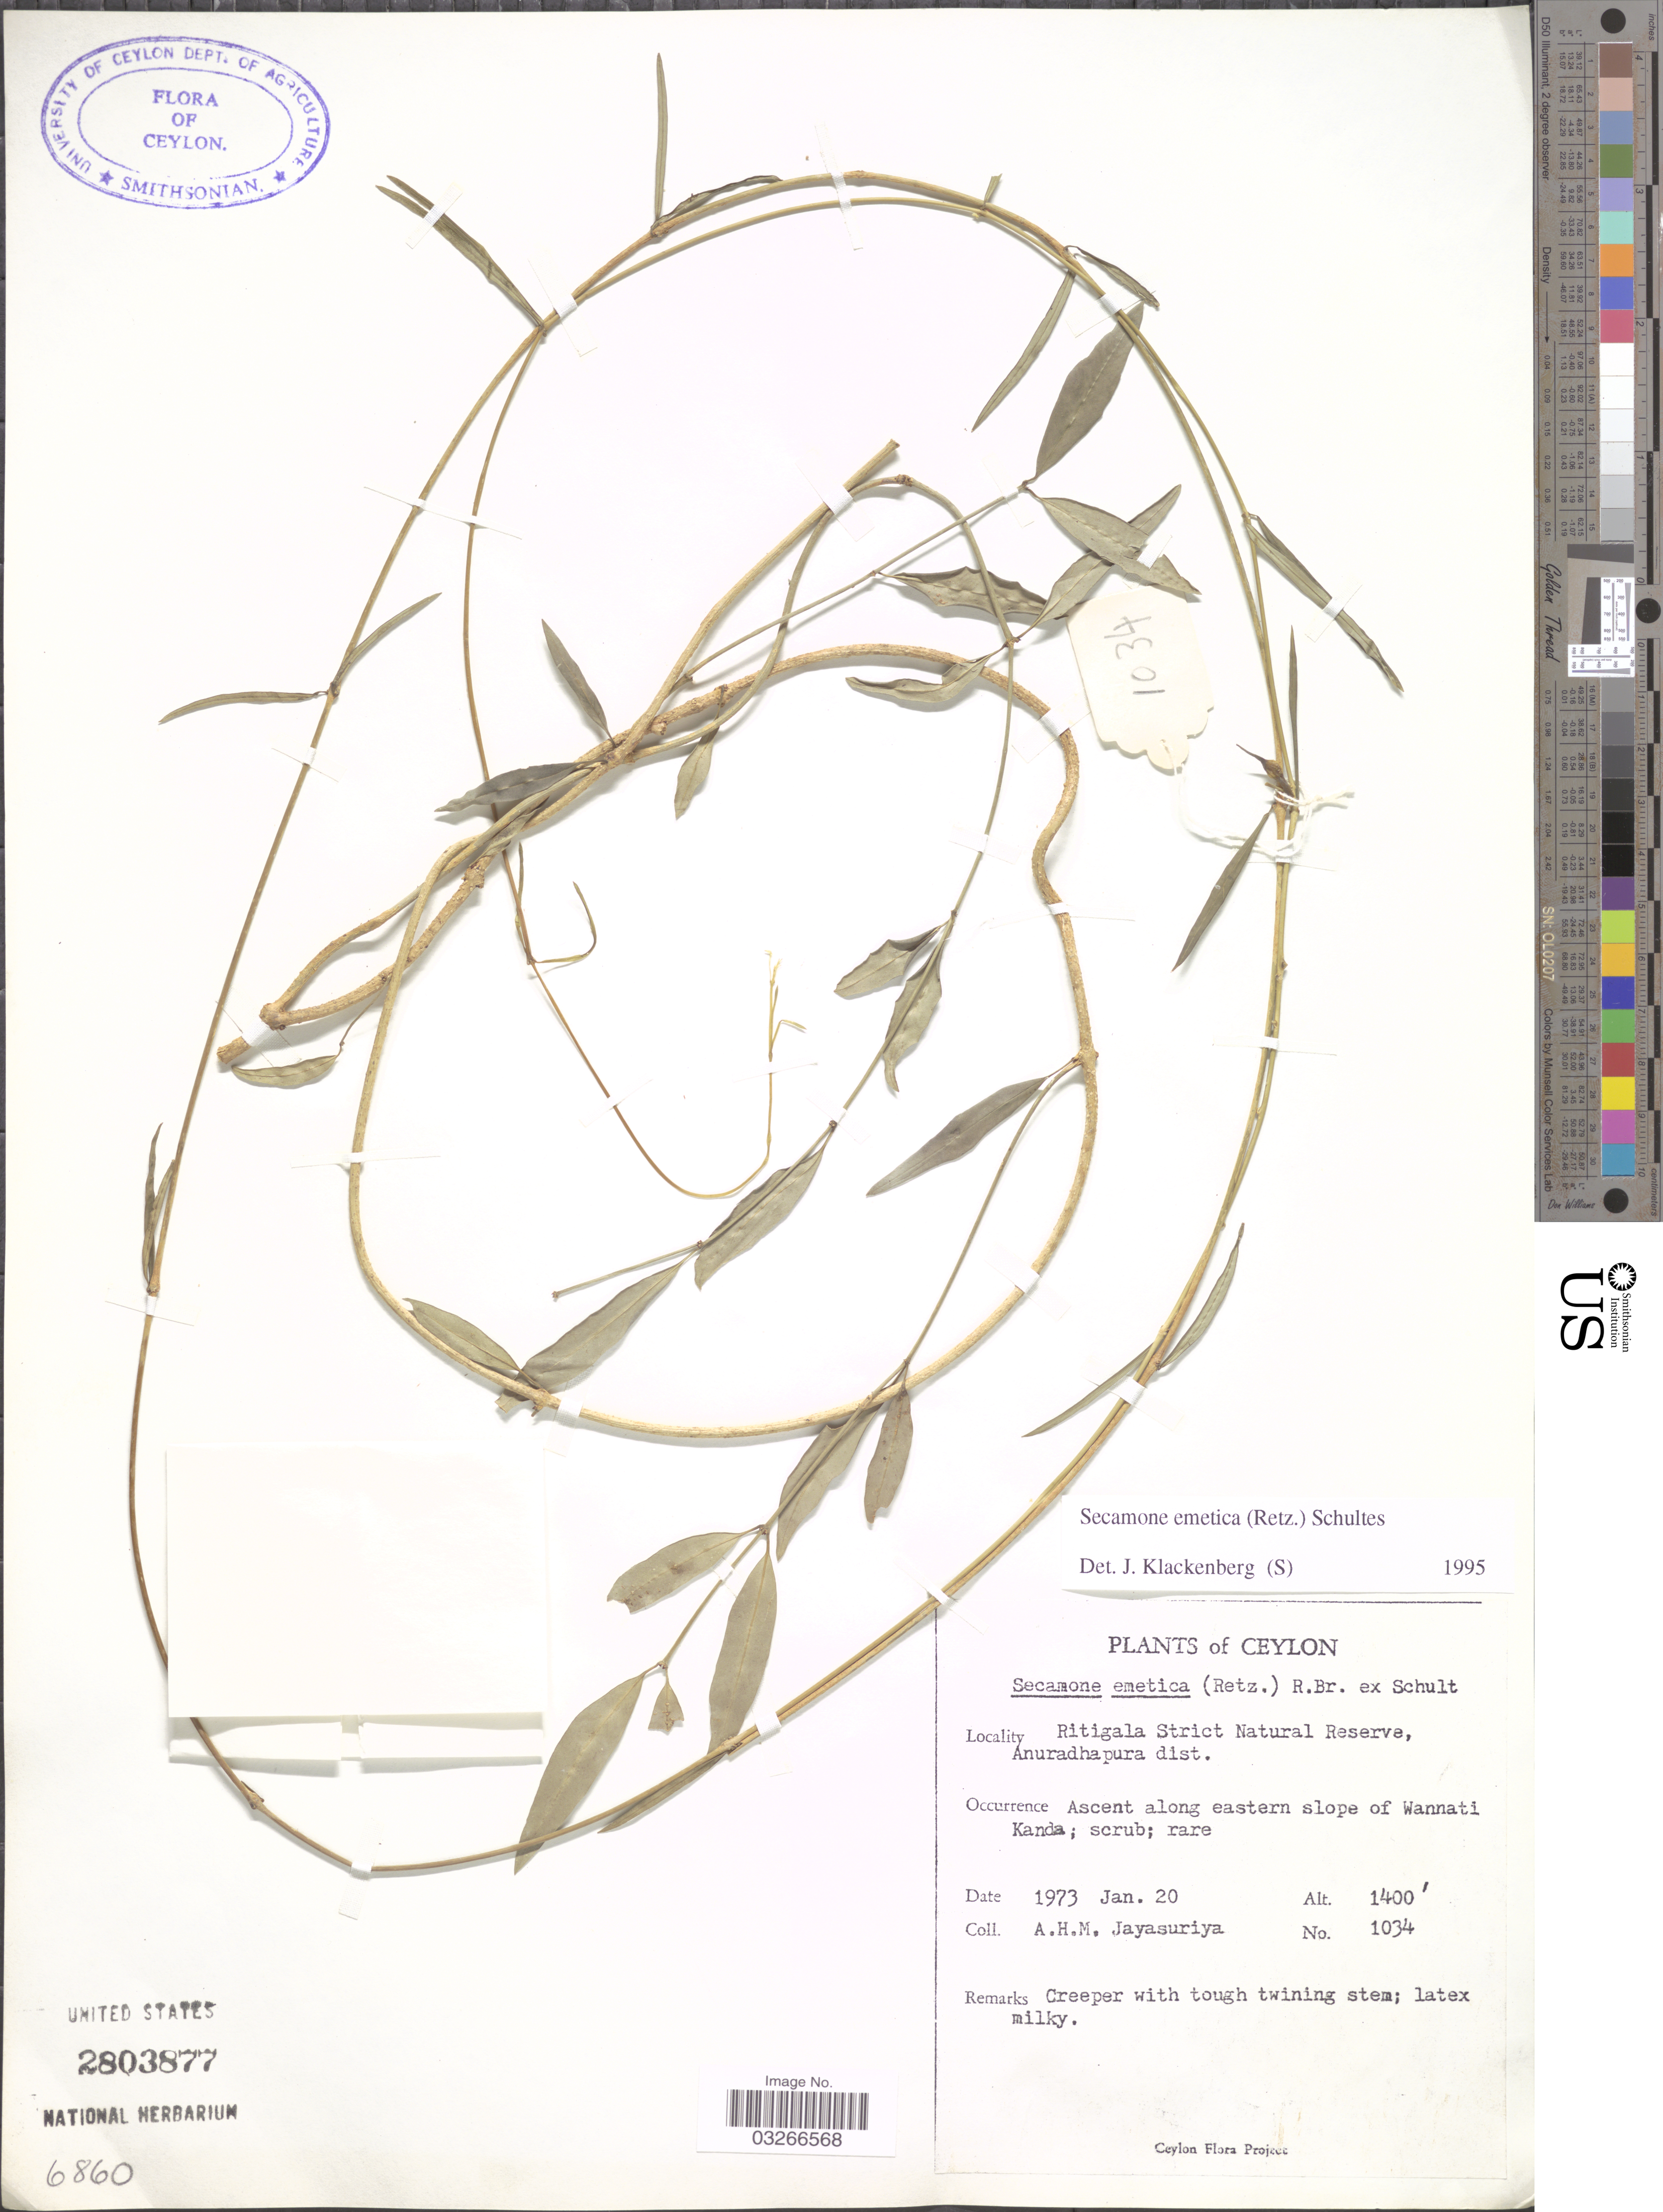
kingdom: Plantae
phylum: Tracheophyta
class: Magnoliopsida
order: Gentianales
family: Apocynaceae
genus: Secamone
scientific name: Secamone emetica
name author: (Retz.) R. Br. ex Schult.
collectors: A. H. Jayasuriya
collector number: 1034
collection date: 1973-01-20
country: Sri Lanka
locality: Ceylon. Ritigala Strict Natural Reserve, Anuradhapura dist. Ascent along eastern slope of Wannati Kanda.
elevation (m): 427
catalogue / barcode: US 2803877